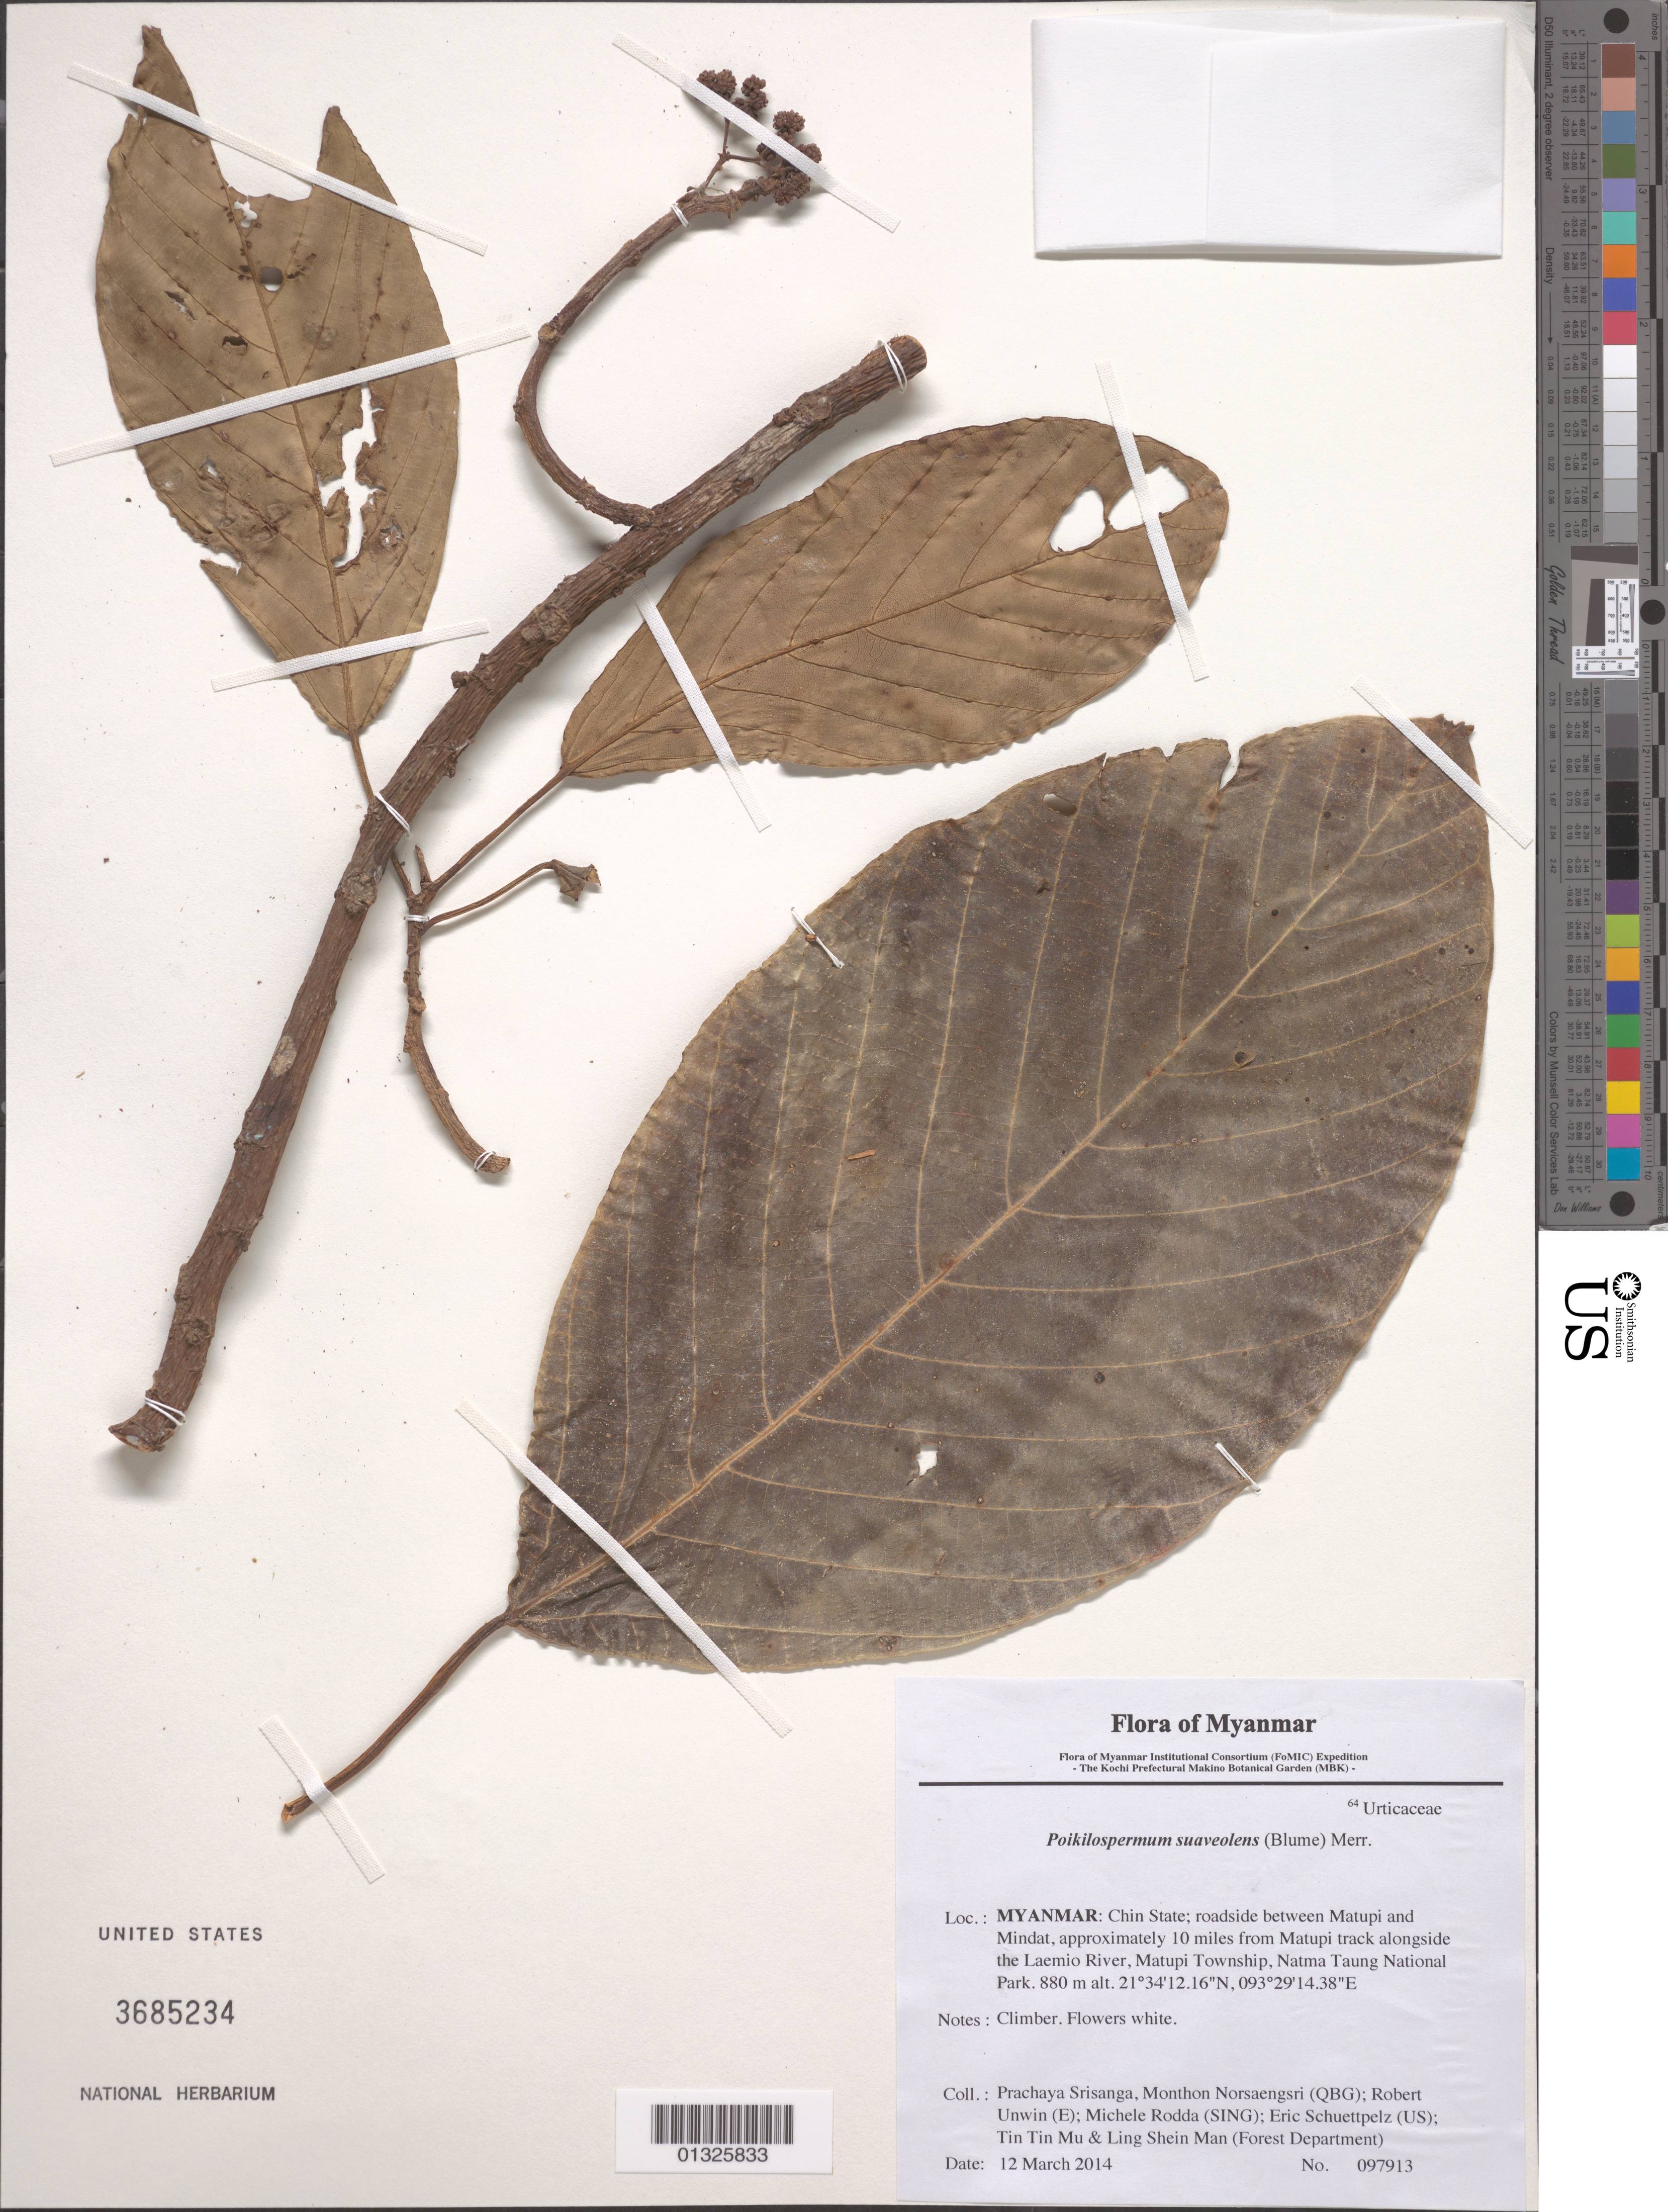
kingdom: Plantae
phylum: Tracheophyta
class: Magnoliopsida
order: Rosales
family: Urticaceae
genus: Poikilospermum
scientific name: Poikilospermum suaveolens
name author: (Blume) Merr.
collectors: P. Srisanga, M. Norsaengsri, R. Unwin, M. Rodda, E. Schuettpelz, Tin Tin Mu & Ling Shein Man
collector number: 97913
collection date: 2014-03-12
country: Myanmar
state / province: Chin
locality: Roadside between Matupi and Mindat, approximately 10 miles from Matupi track alongside the Laemio River, Matupi Township, Natma Taung National Park.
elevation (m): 880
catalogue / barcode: US 3685234